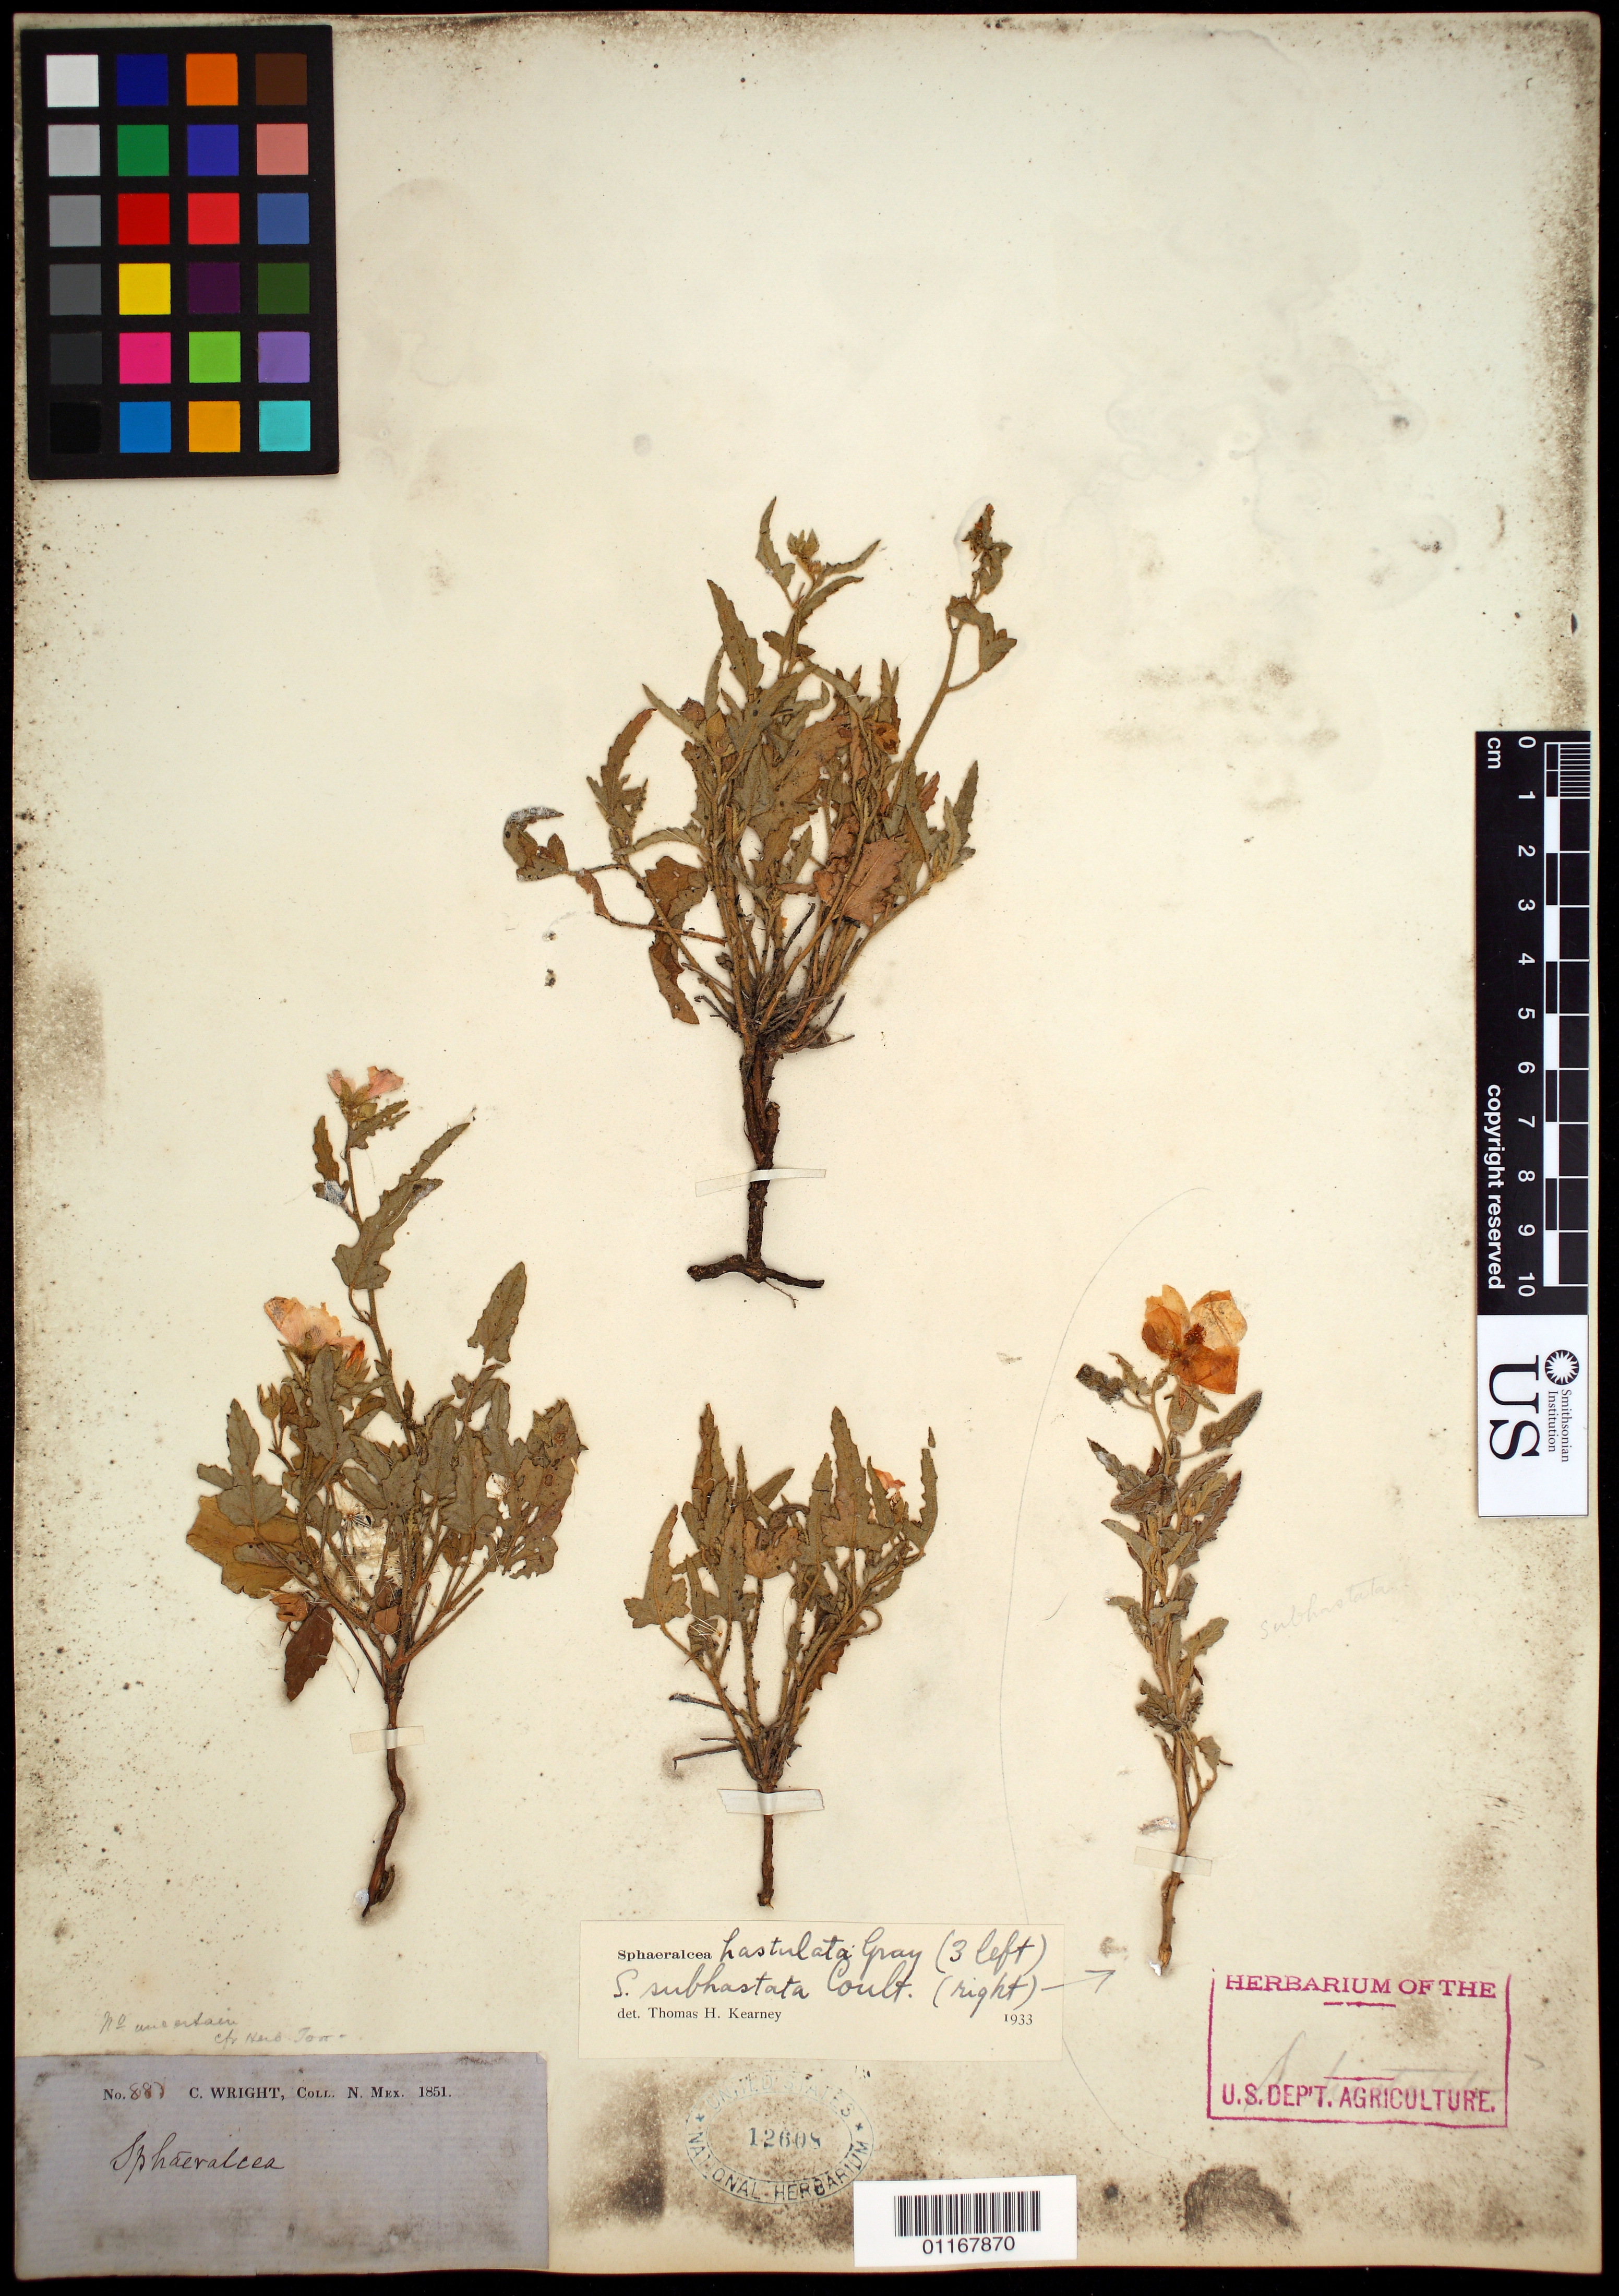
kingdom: Plantae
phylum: Tracheophyta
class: Magnoliopsida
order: Malvales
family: Malvaceae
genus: Sphaeralcea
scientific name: Sphaeralcea hastulata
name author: A. Gray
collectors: C. Wright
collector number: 887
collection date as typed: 1851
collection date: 1851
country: United States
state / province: New Mexico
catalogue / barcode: US 12608